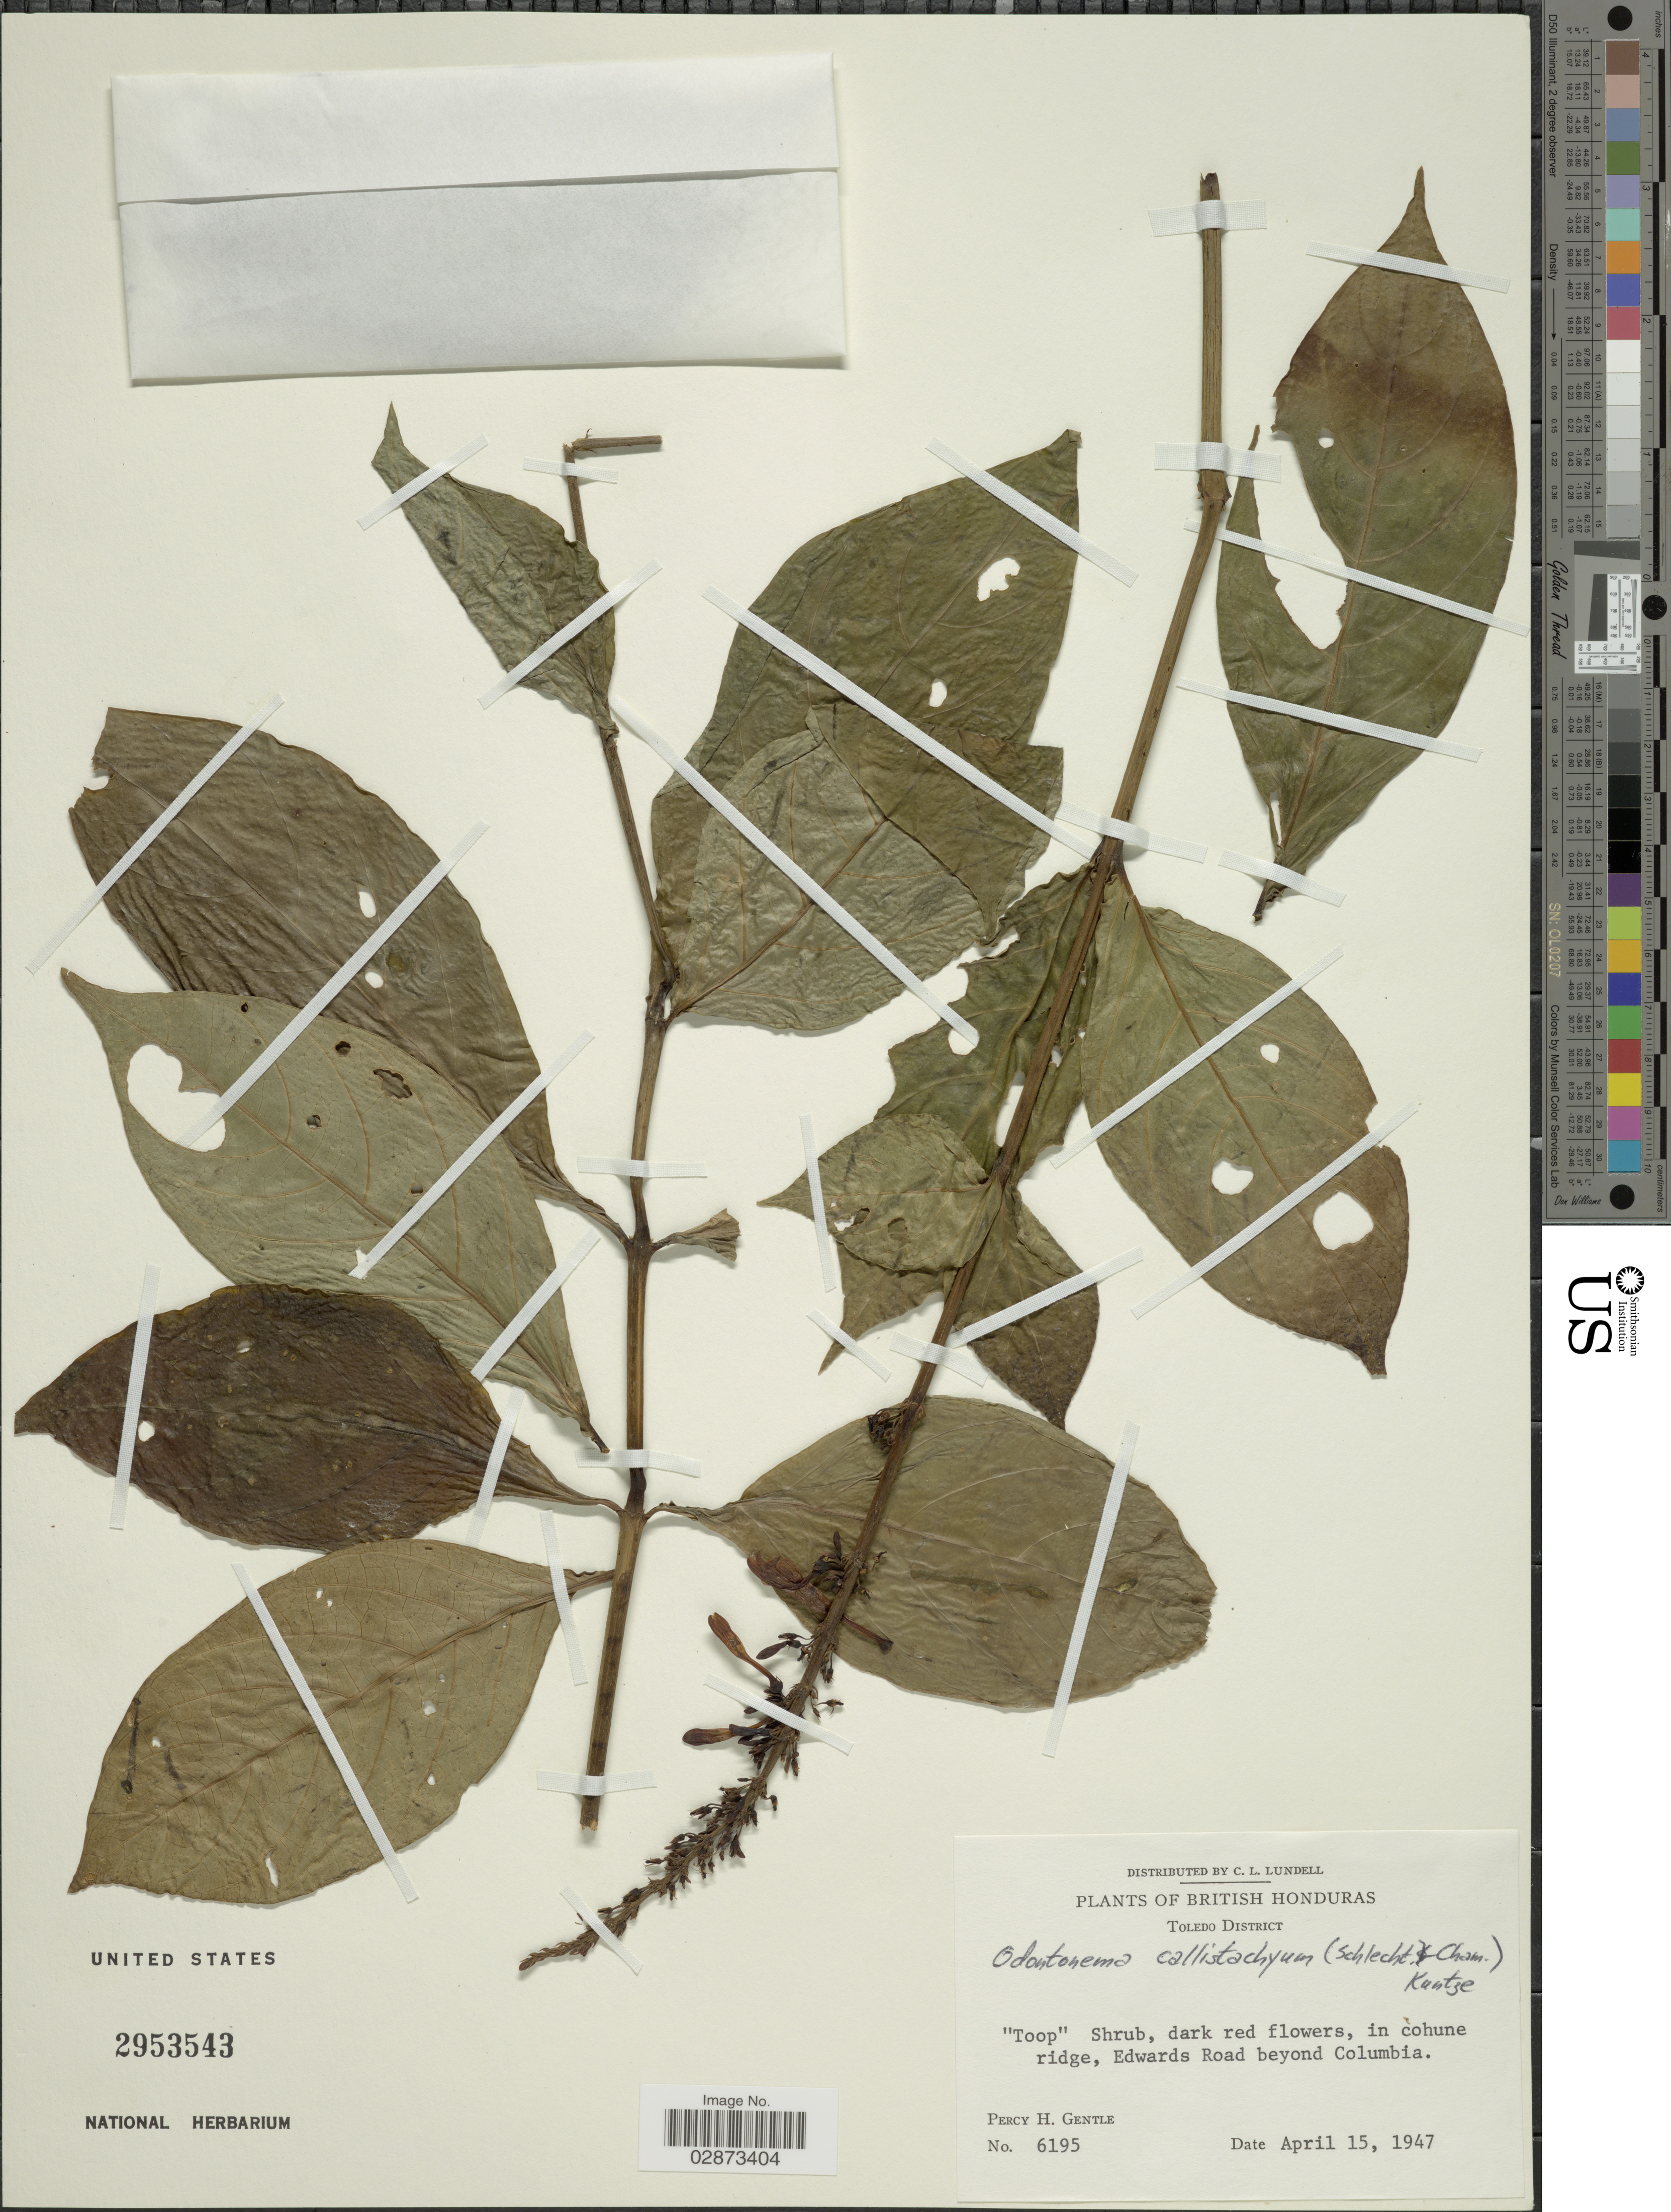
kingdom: Plantae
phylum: Tracheophyta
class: Magnoliopsida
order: Lamiales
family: Acanthaceae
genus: Odontonema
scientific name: Odontonema callistachyum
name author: (Schltdl. & Cham.) Kuntze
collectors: P. H. Gentle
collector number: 6195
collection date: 1947-04-15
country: Belize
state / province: Toledo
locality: British Honduras, Toledo District, in cohune ridge, Edwards Road beyond Columbia.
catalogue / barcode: US 2953543